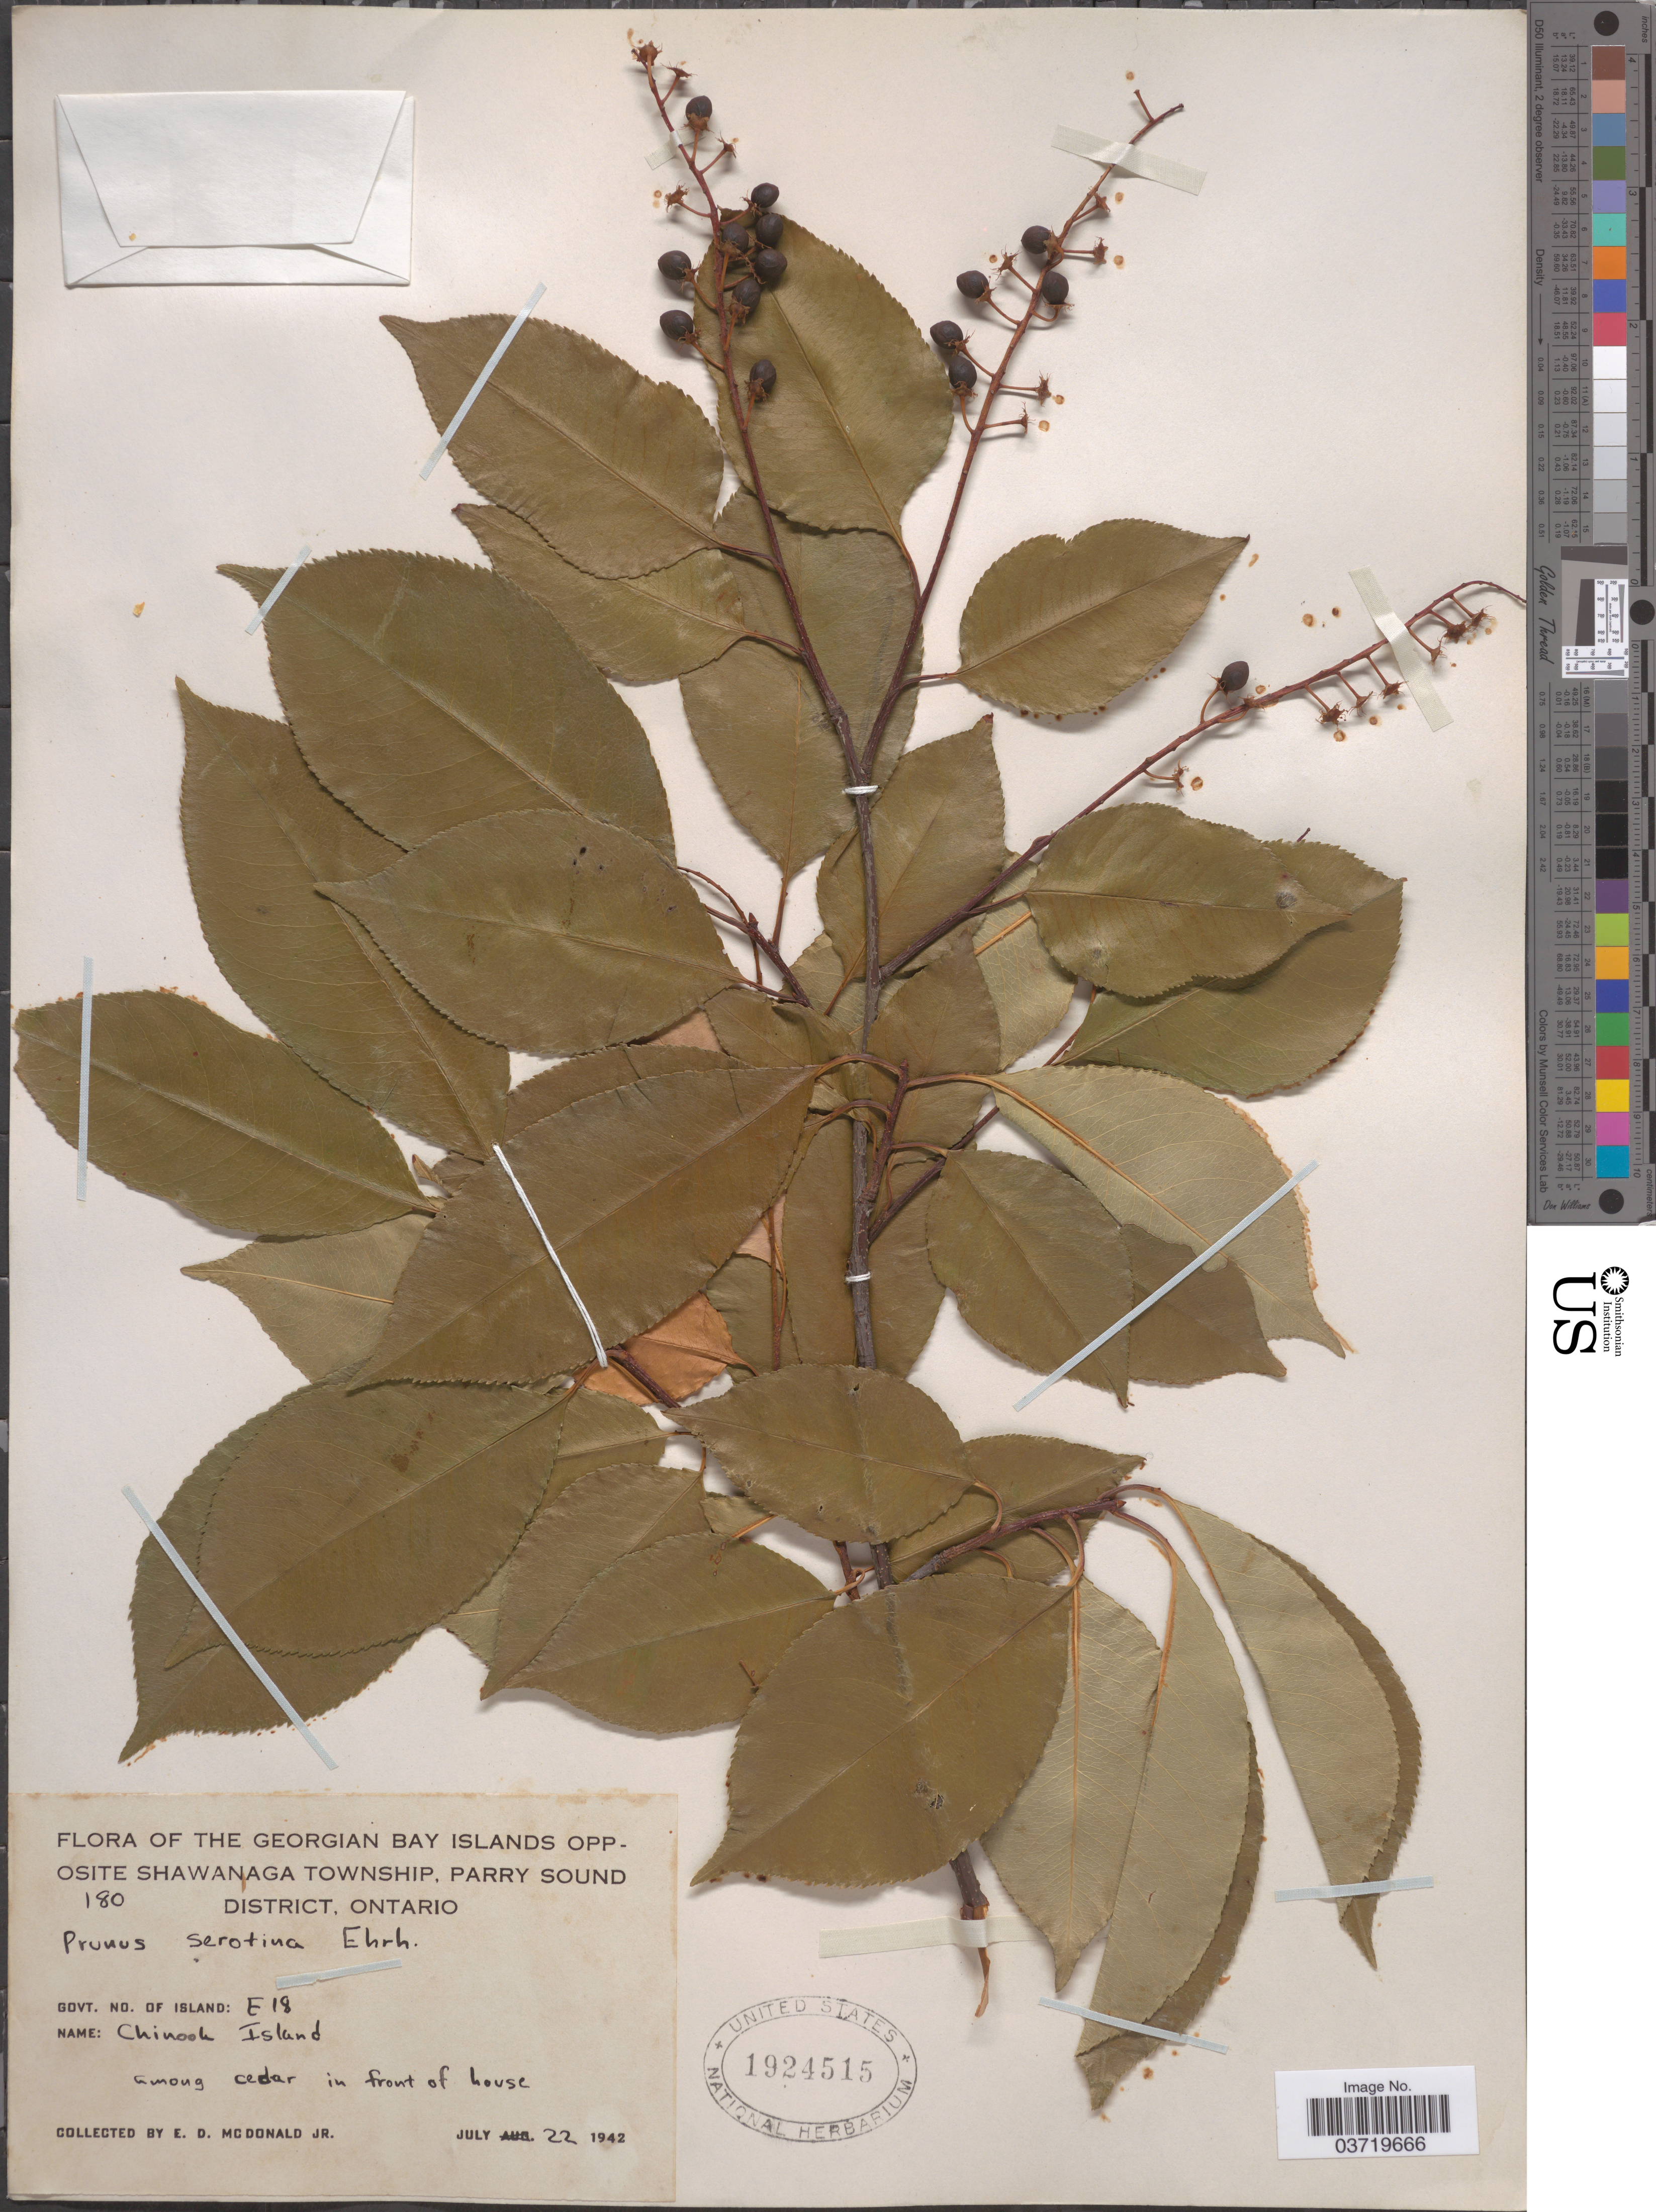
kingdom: Plantae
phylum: Tracheophyta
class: Magnoliopsida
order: Rosales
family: Rosaceae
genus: Prunus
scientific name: Prunus serotina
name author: Ehrh.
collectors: E. D. McDonald Jr.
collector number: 180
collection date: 1942-07-22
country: Canada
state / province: Ontario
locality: The Georgian Bay Islands opposite Shawanaga Township, Parry Sound District. Govt. No. of Island: E18. Chinook Island among cedar in front of house.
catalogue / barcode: US 1924515